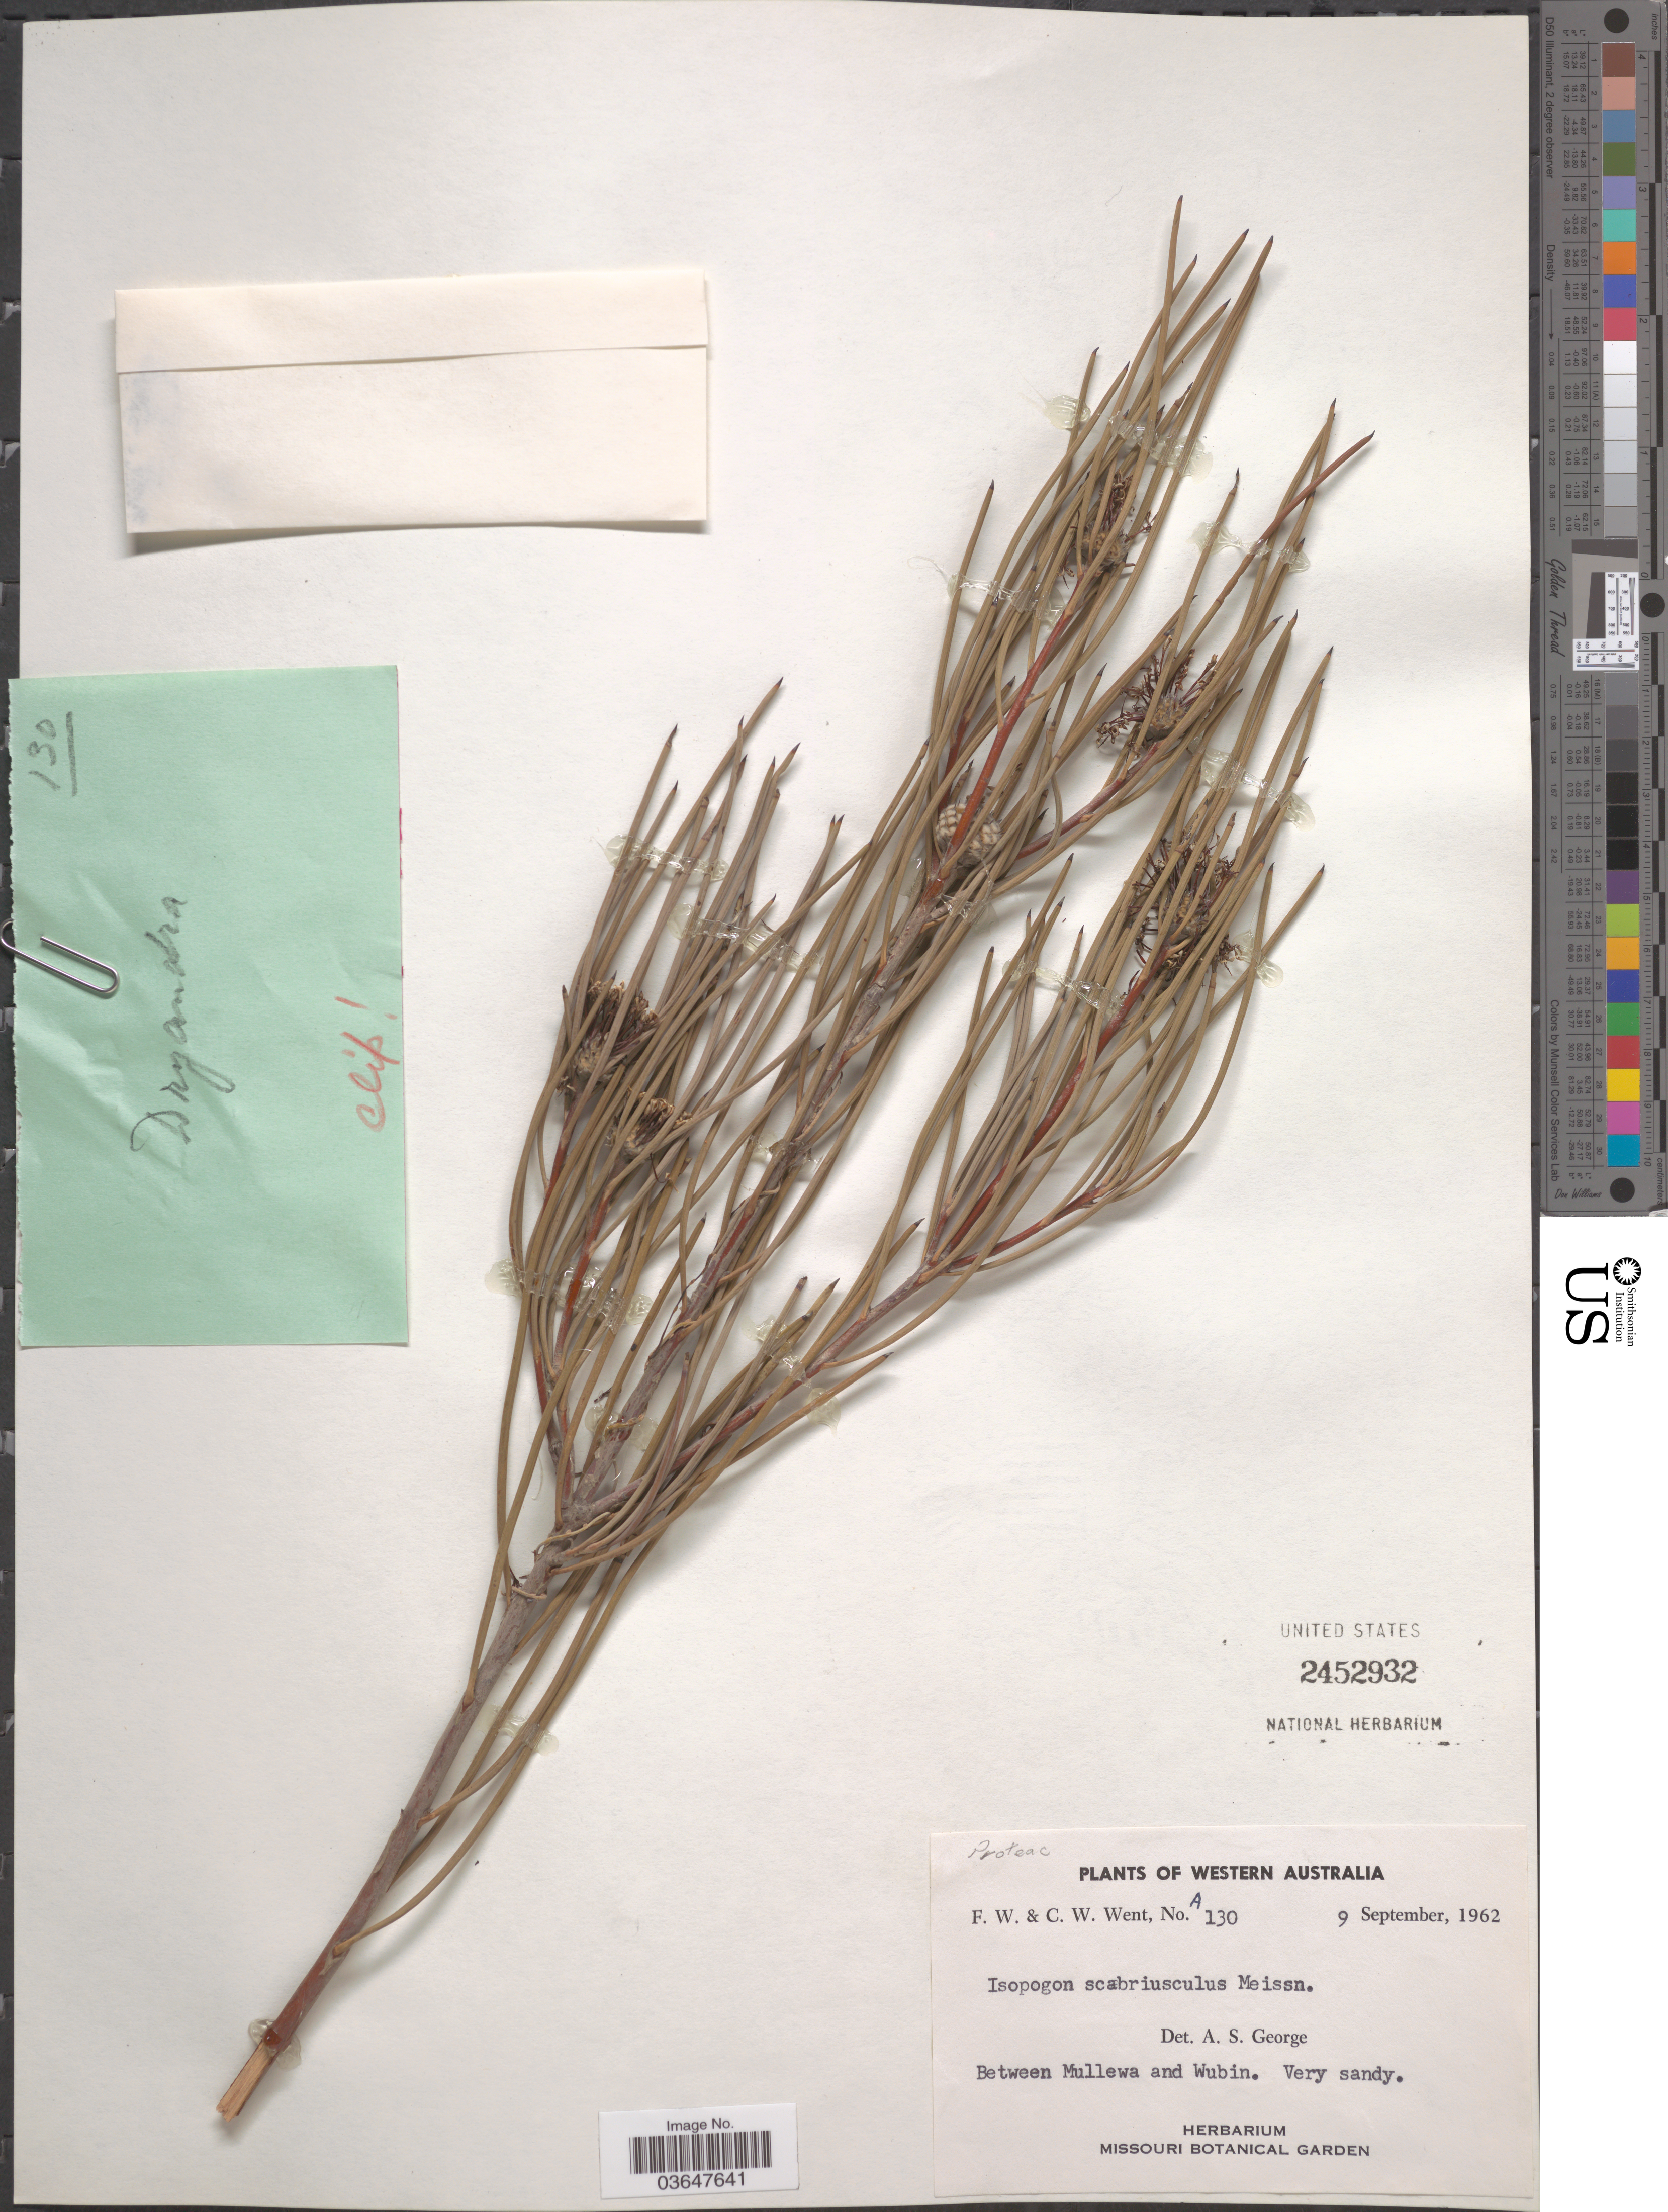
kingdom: Plantae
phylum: Tracheophyta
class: Magnoliopsida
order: Proteales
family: Proteaceae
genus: Isopogon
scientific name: Isopogon scabriusculus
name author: Meisn.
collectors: F. W. Went & C. W. Went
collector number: A130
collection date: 1962-09-09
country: Australia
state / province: Western Australia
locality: Between Mullewa and Wubin.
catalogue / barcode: US 2452932